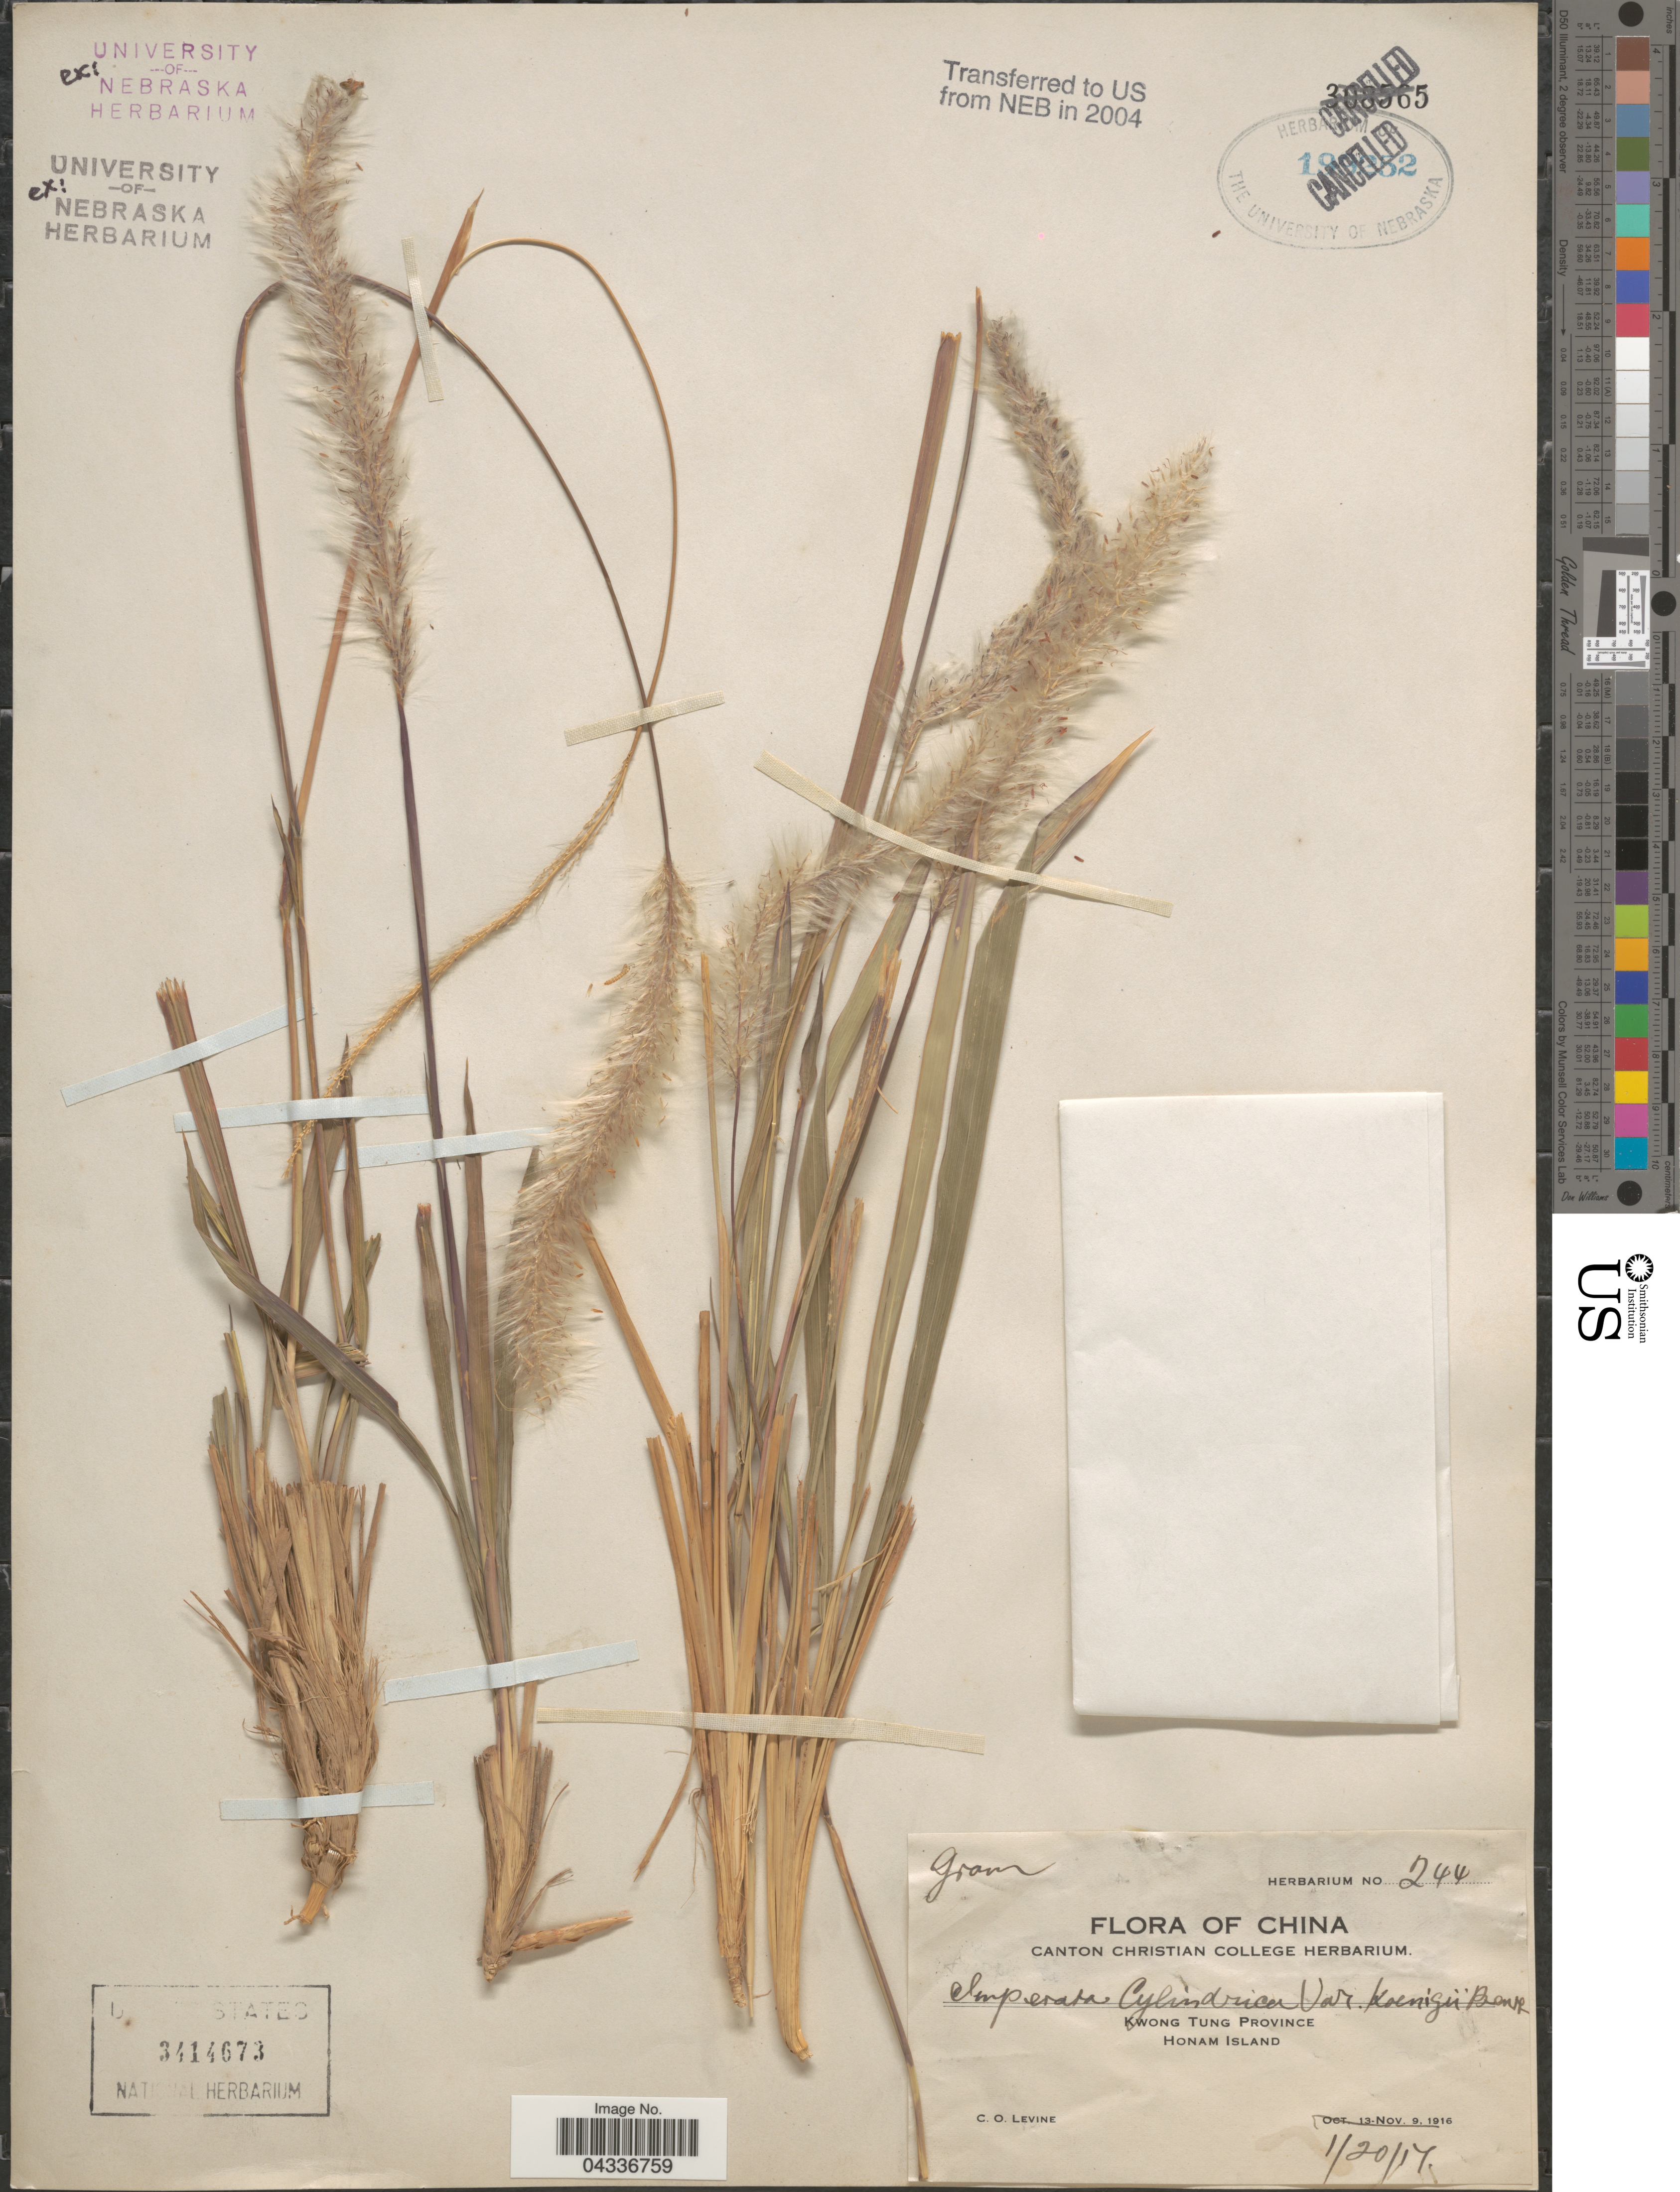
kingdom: Plantae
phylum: Tracheophyta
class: Liliopsida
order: Poales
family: Poaceae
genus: Imperata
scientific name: Imperata cylindrica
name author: (L.) P. Beauv.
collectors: C. O. Levine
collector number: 244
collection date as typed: Transcribed d/m/y: 20/1/17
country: China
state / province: Guangdong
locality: Kwong Tung Province. Honam Island.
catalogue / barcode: US 3414673